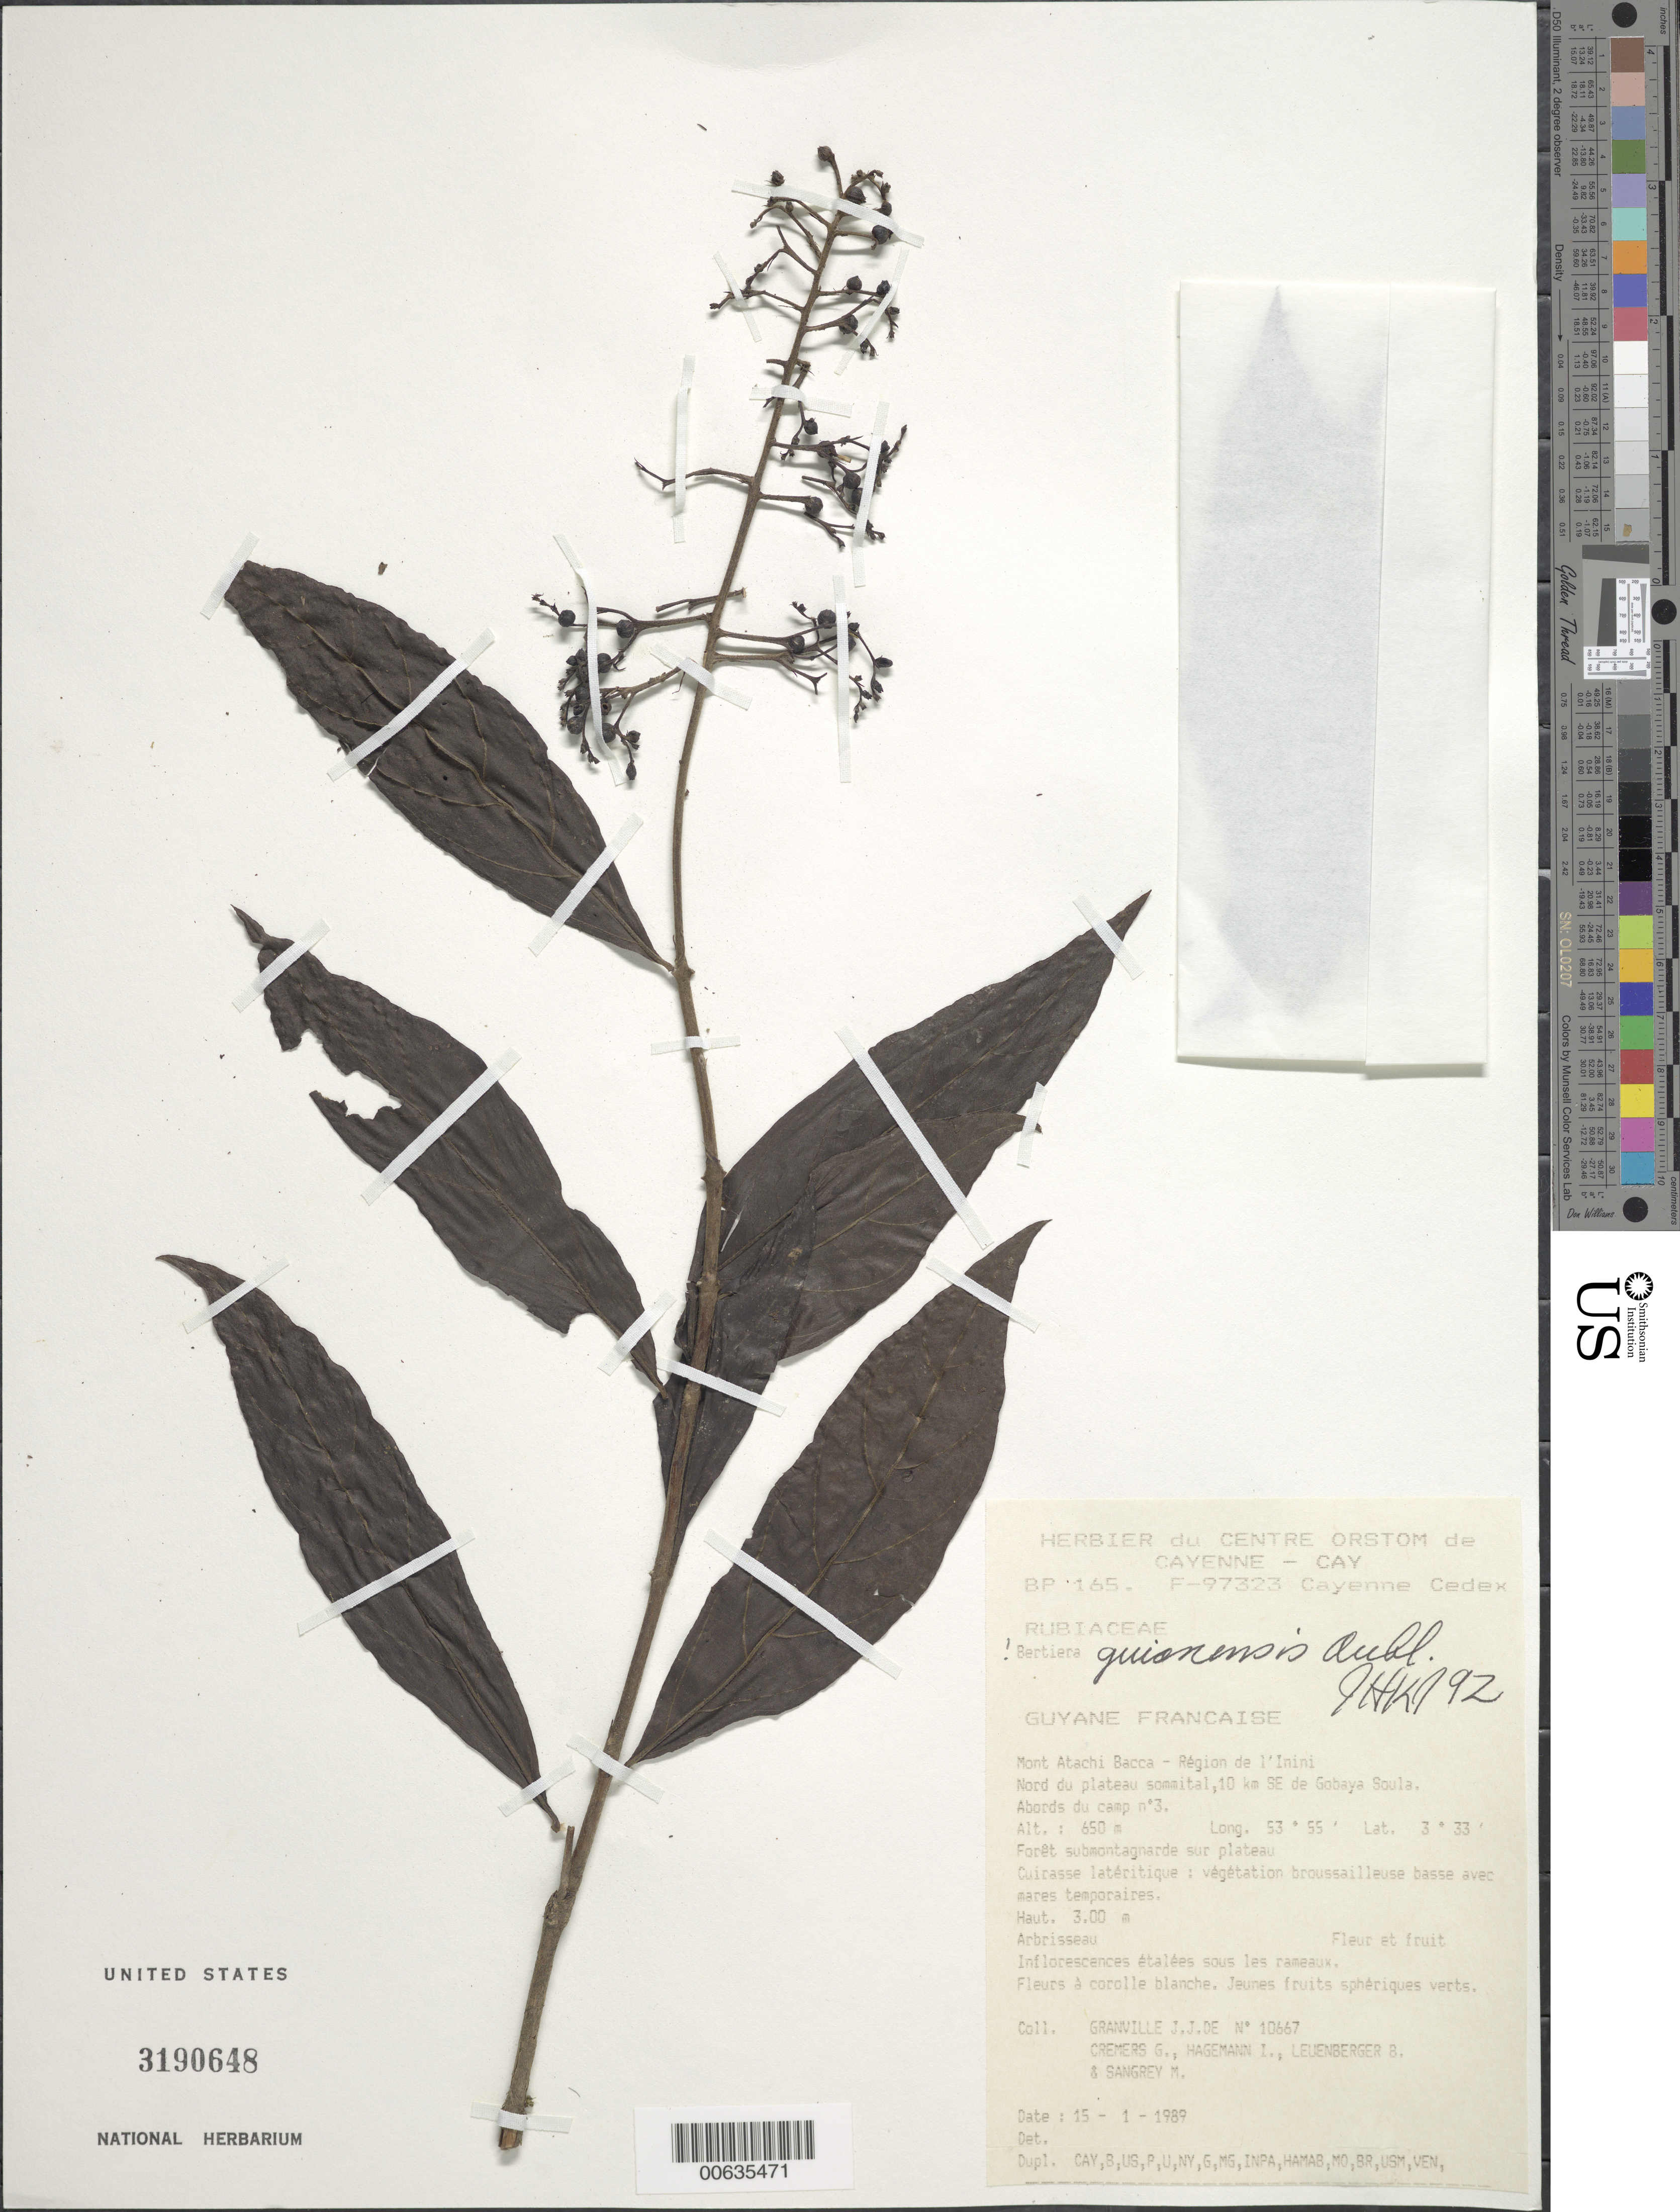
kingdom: Plantae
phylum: Tracheophyta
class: Magnoliopsida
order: Gentianales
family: Rubiaceae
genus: Bertiera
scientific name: Bertiera guianensis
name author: Aubl.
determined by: Kirkbride, J. H.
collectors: J.-J. de Granville, G. Cremers, J. Hagemann, B. E. Leuenberger & M. S. Sangrey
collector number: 10667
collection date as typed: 15-Jan-89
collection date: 1989-01-15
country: French Guiana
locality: Mont Atachi Bacca, région de l'Inini, 10 km SE de Gobaya Soula; abords du camp no.3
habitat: Foret submontagnarde sur plateau. Cuirasse lateritique: vegetation broussailleuse basse avec mares temporaires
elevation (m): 650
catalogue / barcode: US 3190648